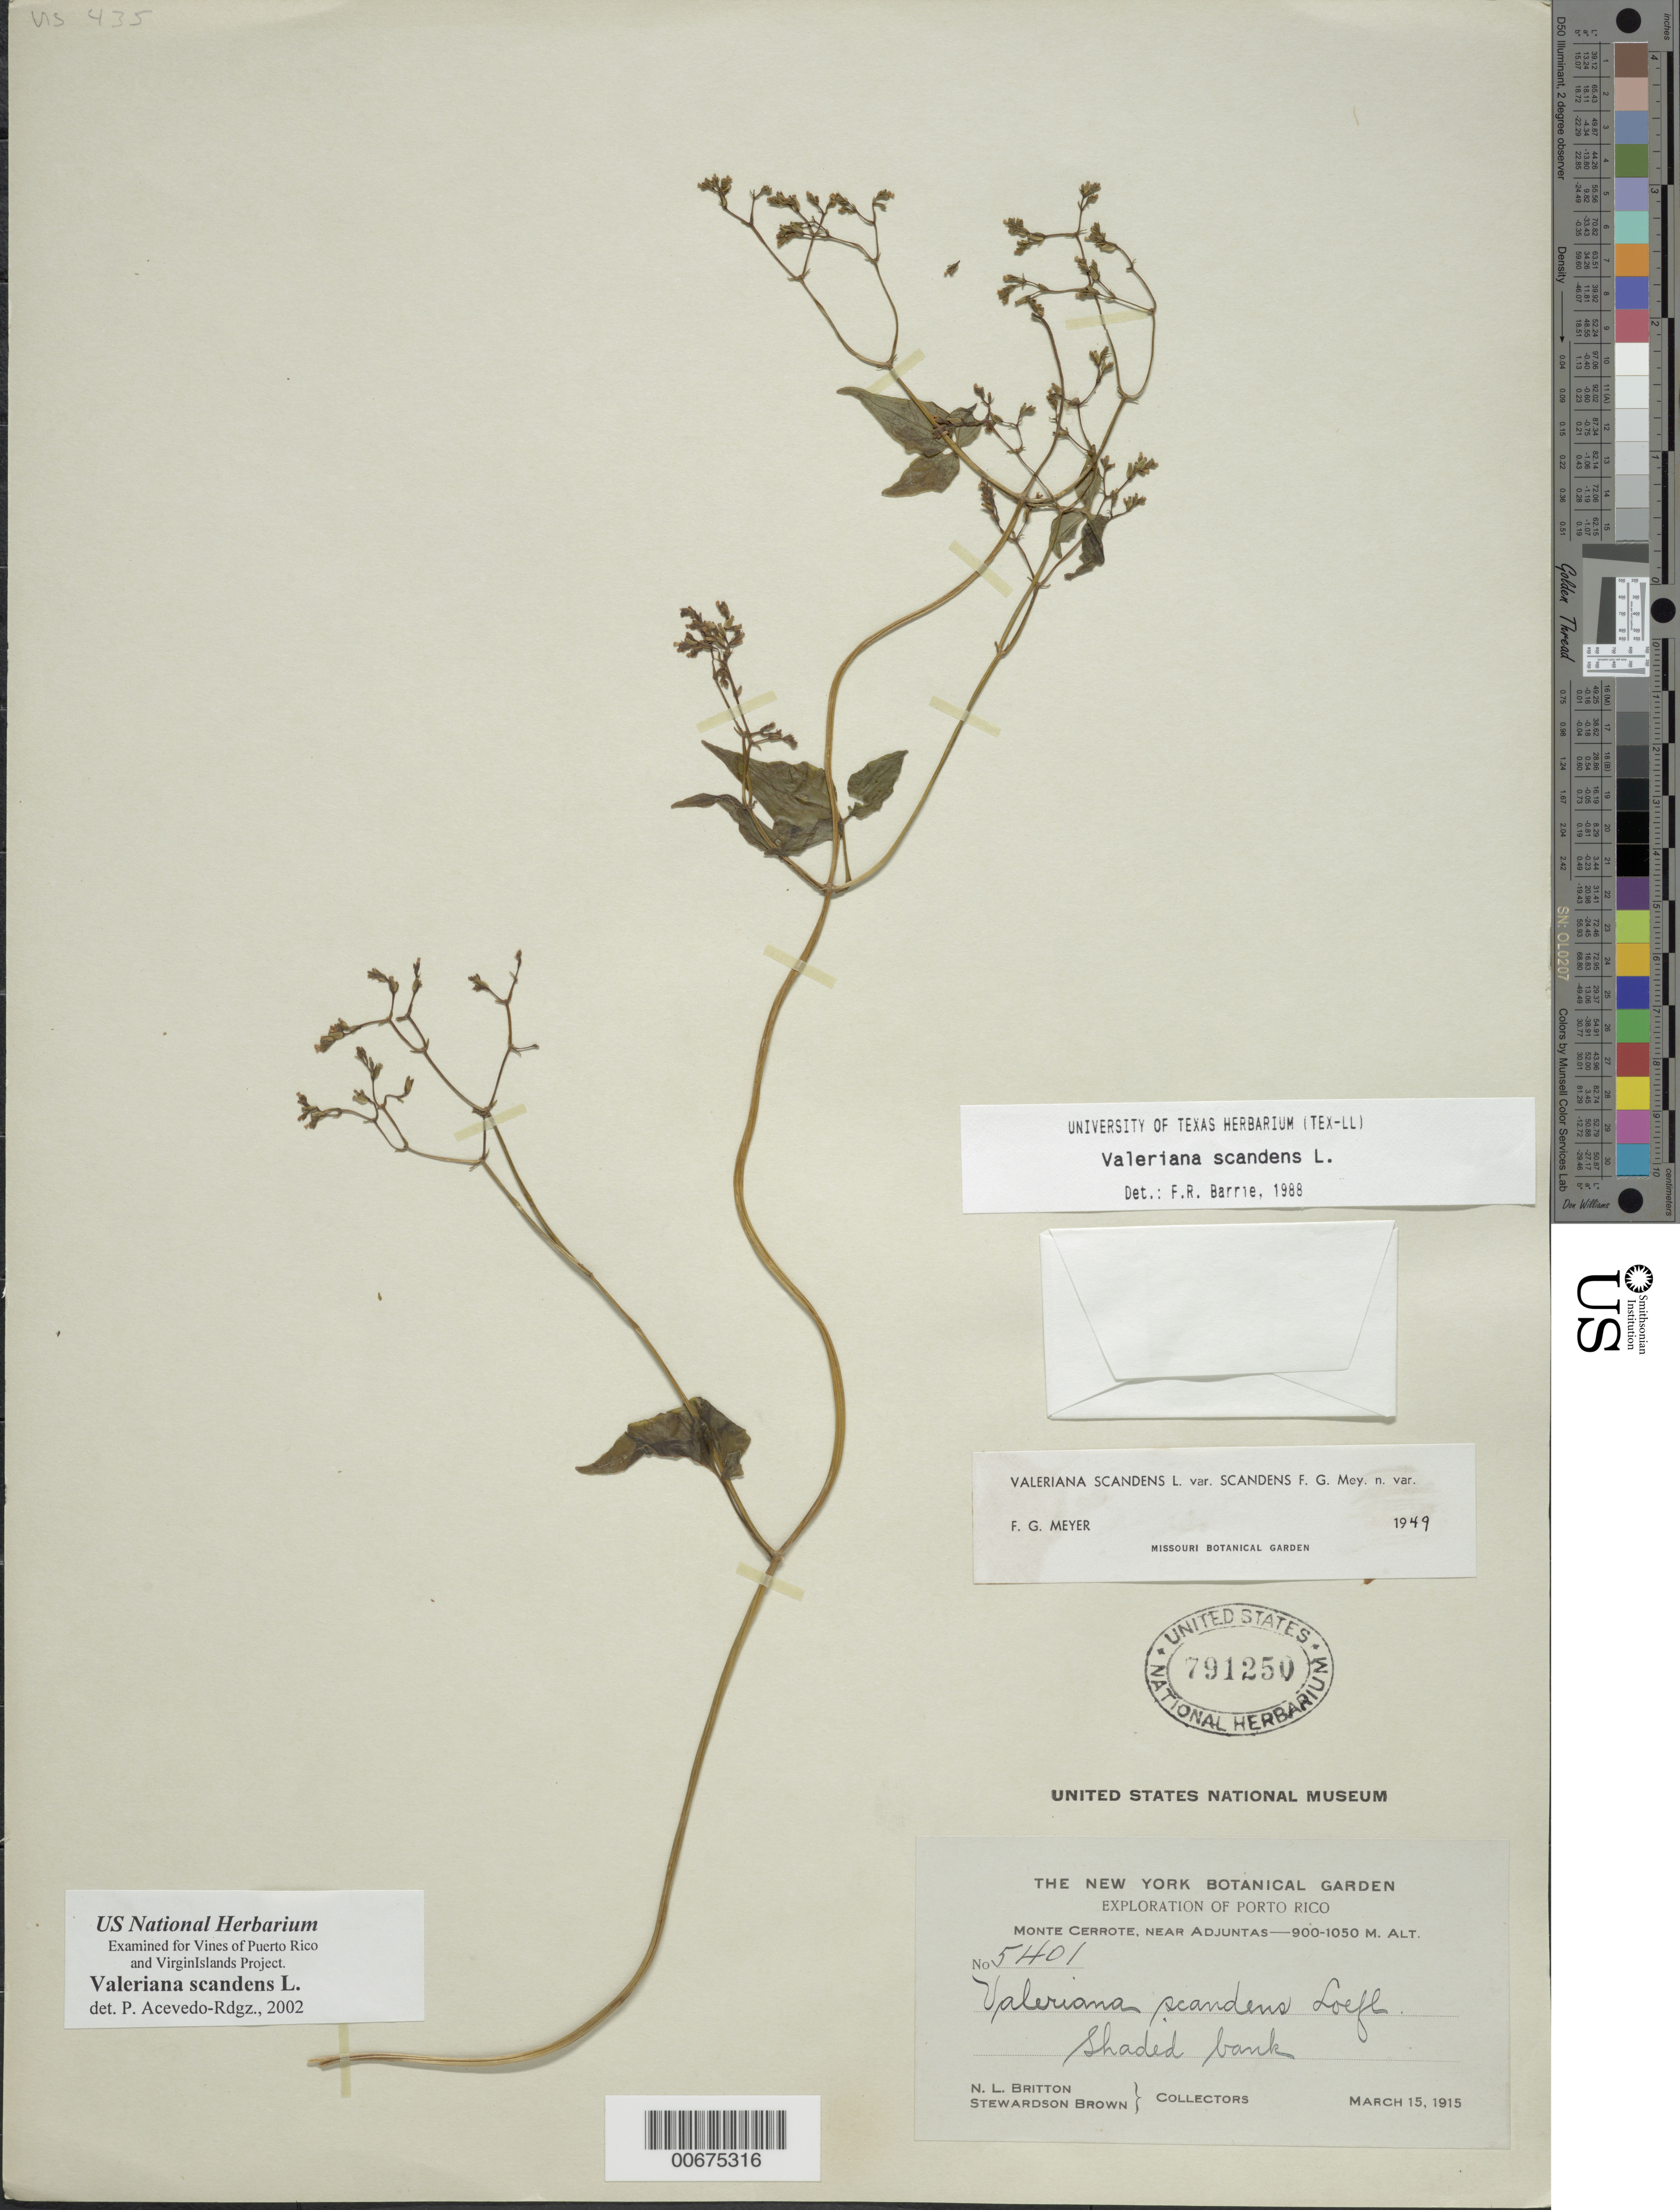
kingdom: Plantae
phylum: Tracheophyta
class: Magnoliopsida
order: Dipsacales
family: Caprifoliaceae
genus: Valeriana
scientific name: Valeriana scandens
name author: L.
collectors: N. Britton & -- Brown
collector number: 5401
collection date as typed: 15 Mar 1915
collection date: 1915-03-15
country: Puerto Rico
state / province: Adjuntas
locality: Monte Cerrote, near Adjuntas. Shaded bank.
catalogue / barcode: US 791250